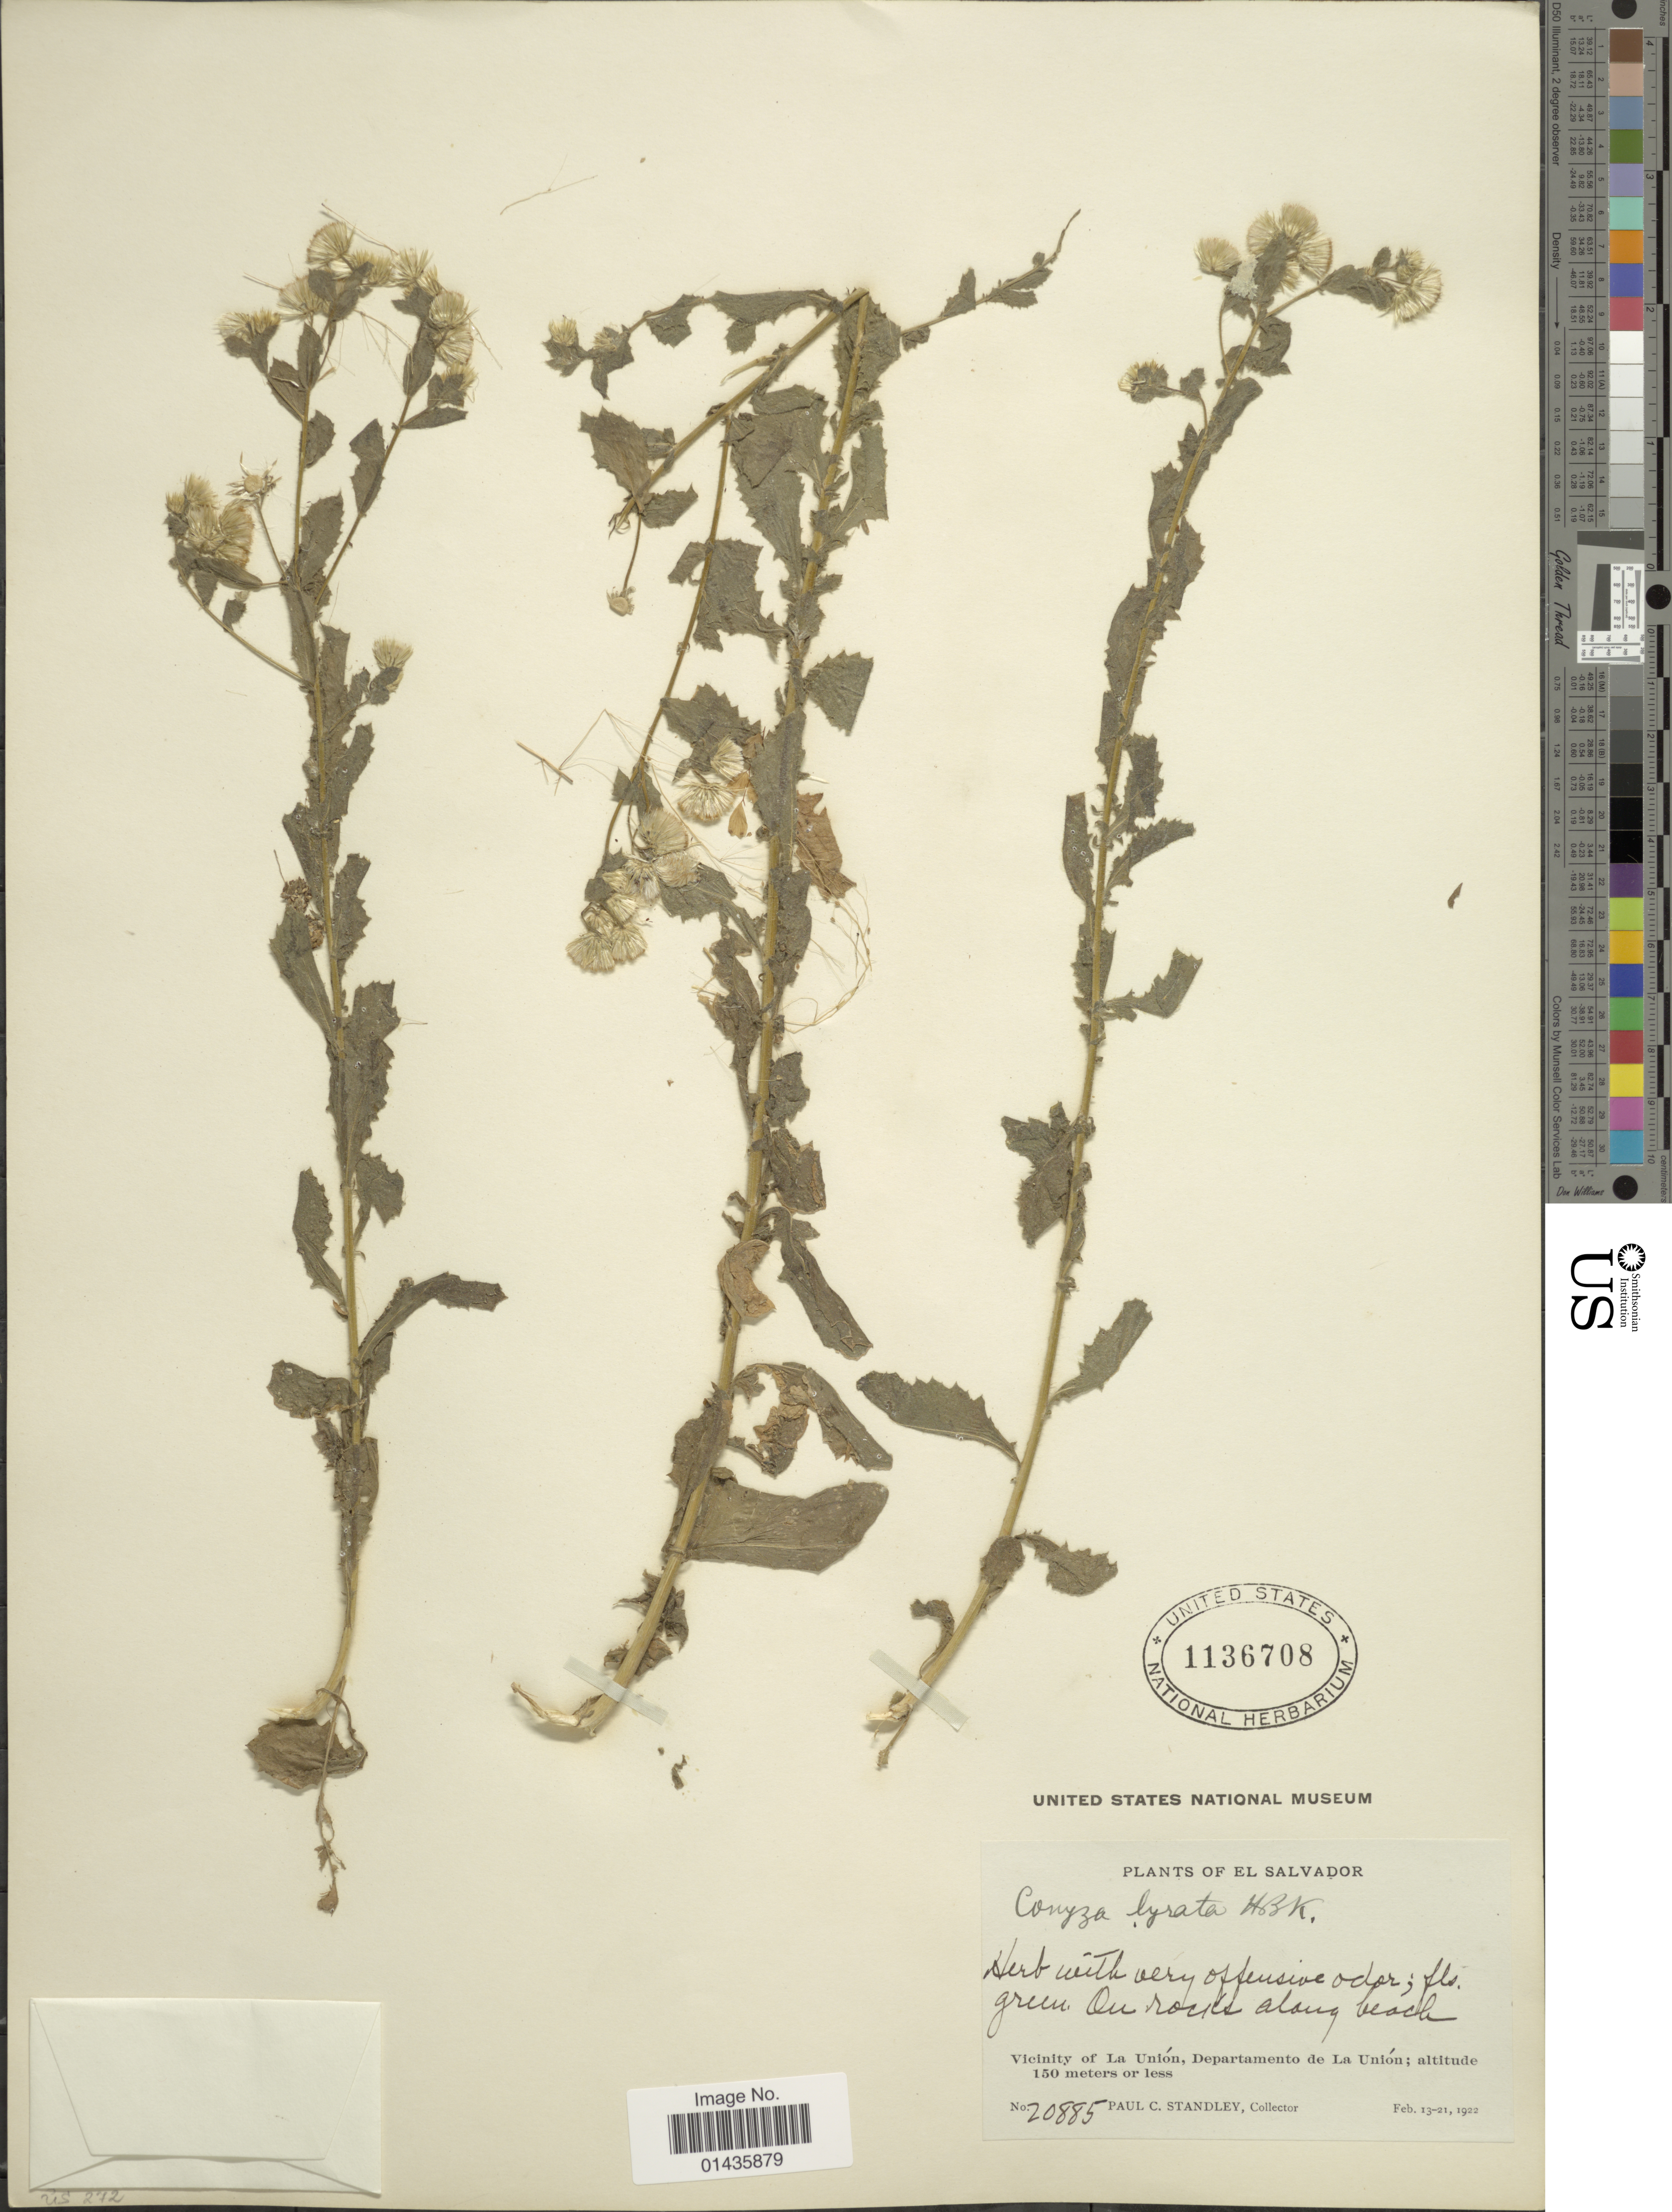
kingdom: Plantae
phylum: Tracheophyta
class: Magnoliopsida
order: Asterales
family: Asteraceae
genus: Pseudoconyza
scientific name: Pseudoconyza lyrata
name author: (Kunth) Cuatrec.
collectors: P. C. Standley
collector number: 20885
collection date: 1922-02-13/1922-02-21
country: El Salvador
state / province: La Union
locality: Vicinity of La Union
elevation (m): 150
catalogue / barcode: US 1136708